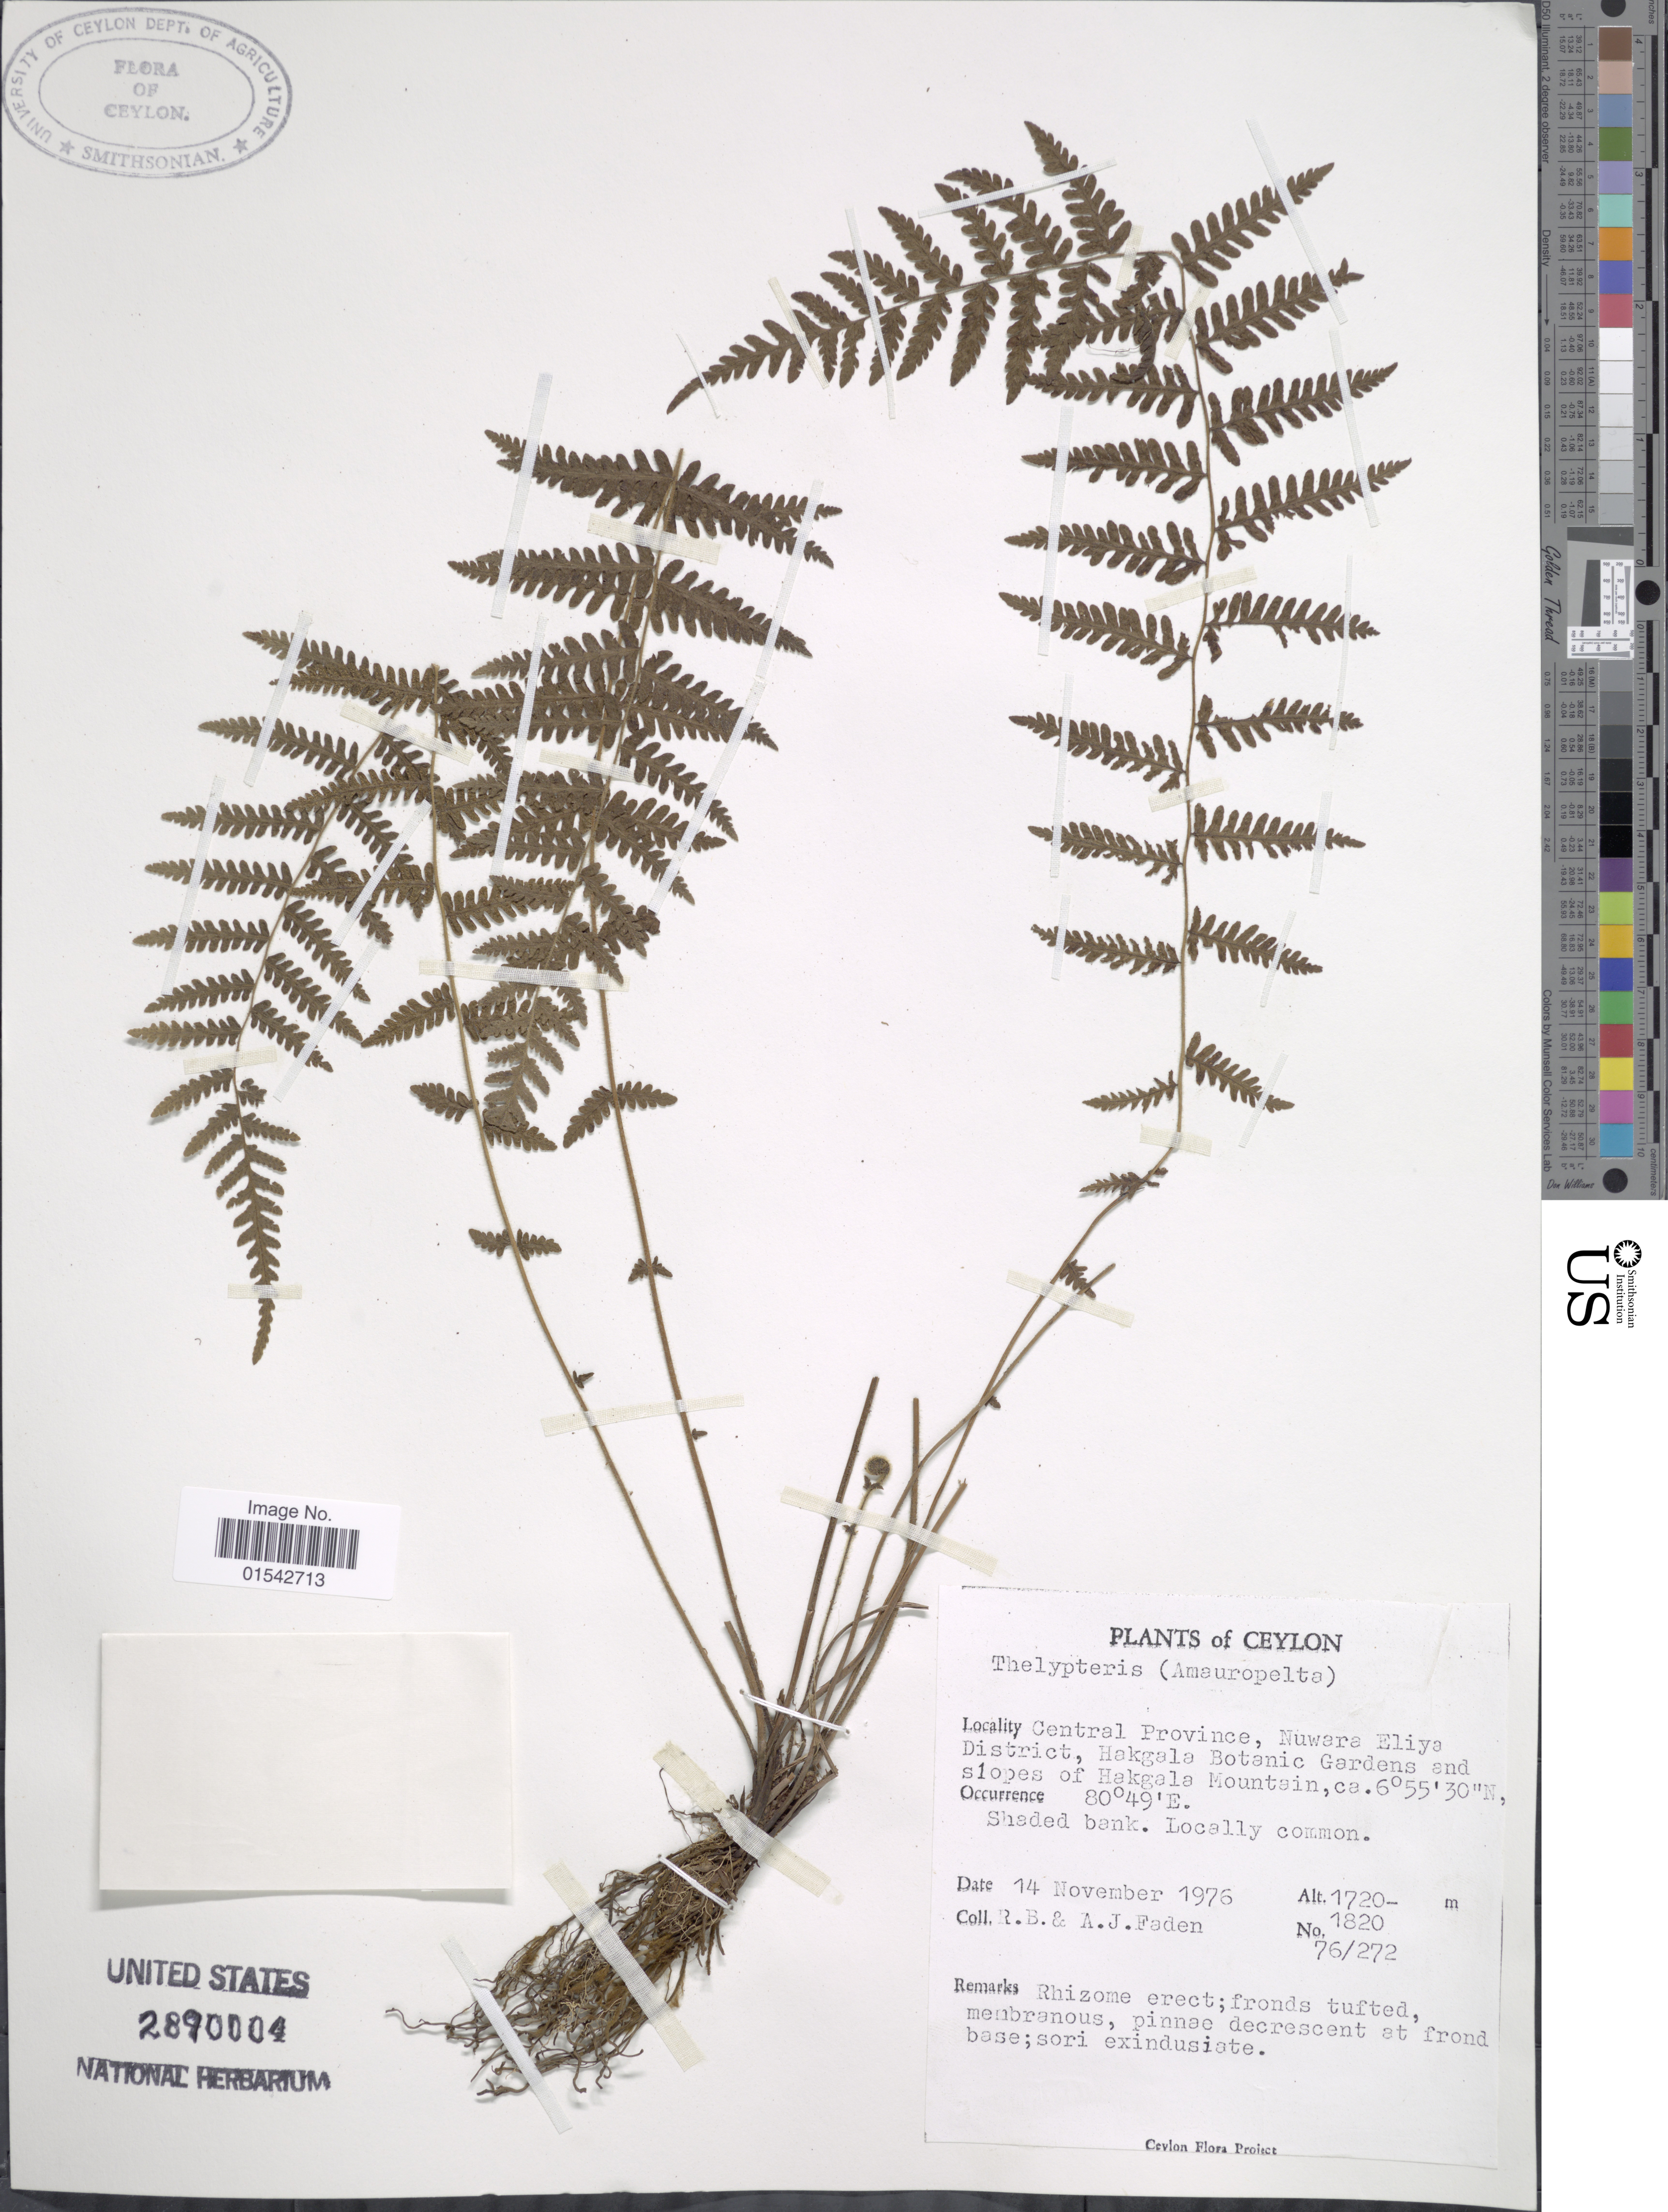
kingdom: Plantae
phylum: Tracheophyta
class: Polypodiopsida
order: Polypodiales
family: Thelypteridaceae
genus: Cyclosorus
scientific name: Cyclosorus sp.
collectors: R. B. Faden & A. J. Faden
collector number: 76/272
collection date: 1976-11-14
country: Sri Lanka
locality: Ceylon, Central Province, Nuwara Eliya District, Hakgala Botanic Gardens and slopes of Hakgala Mountain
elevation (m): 1720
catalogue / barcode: US 2890004